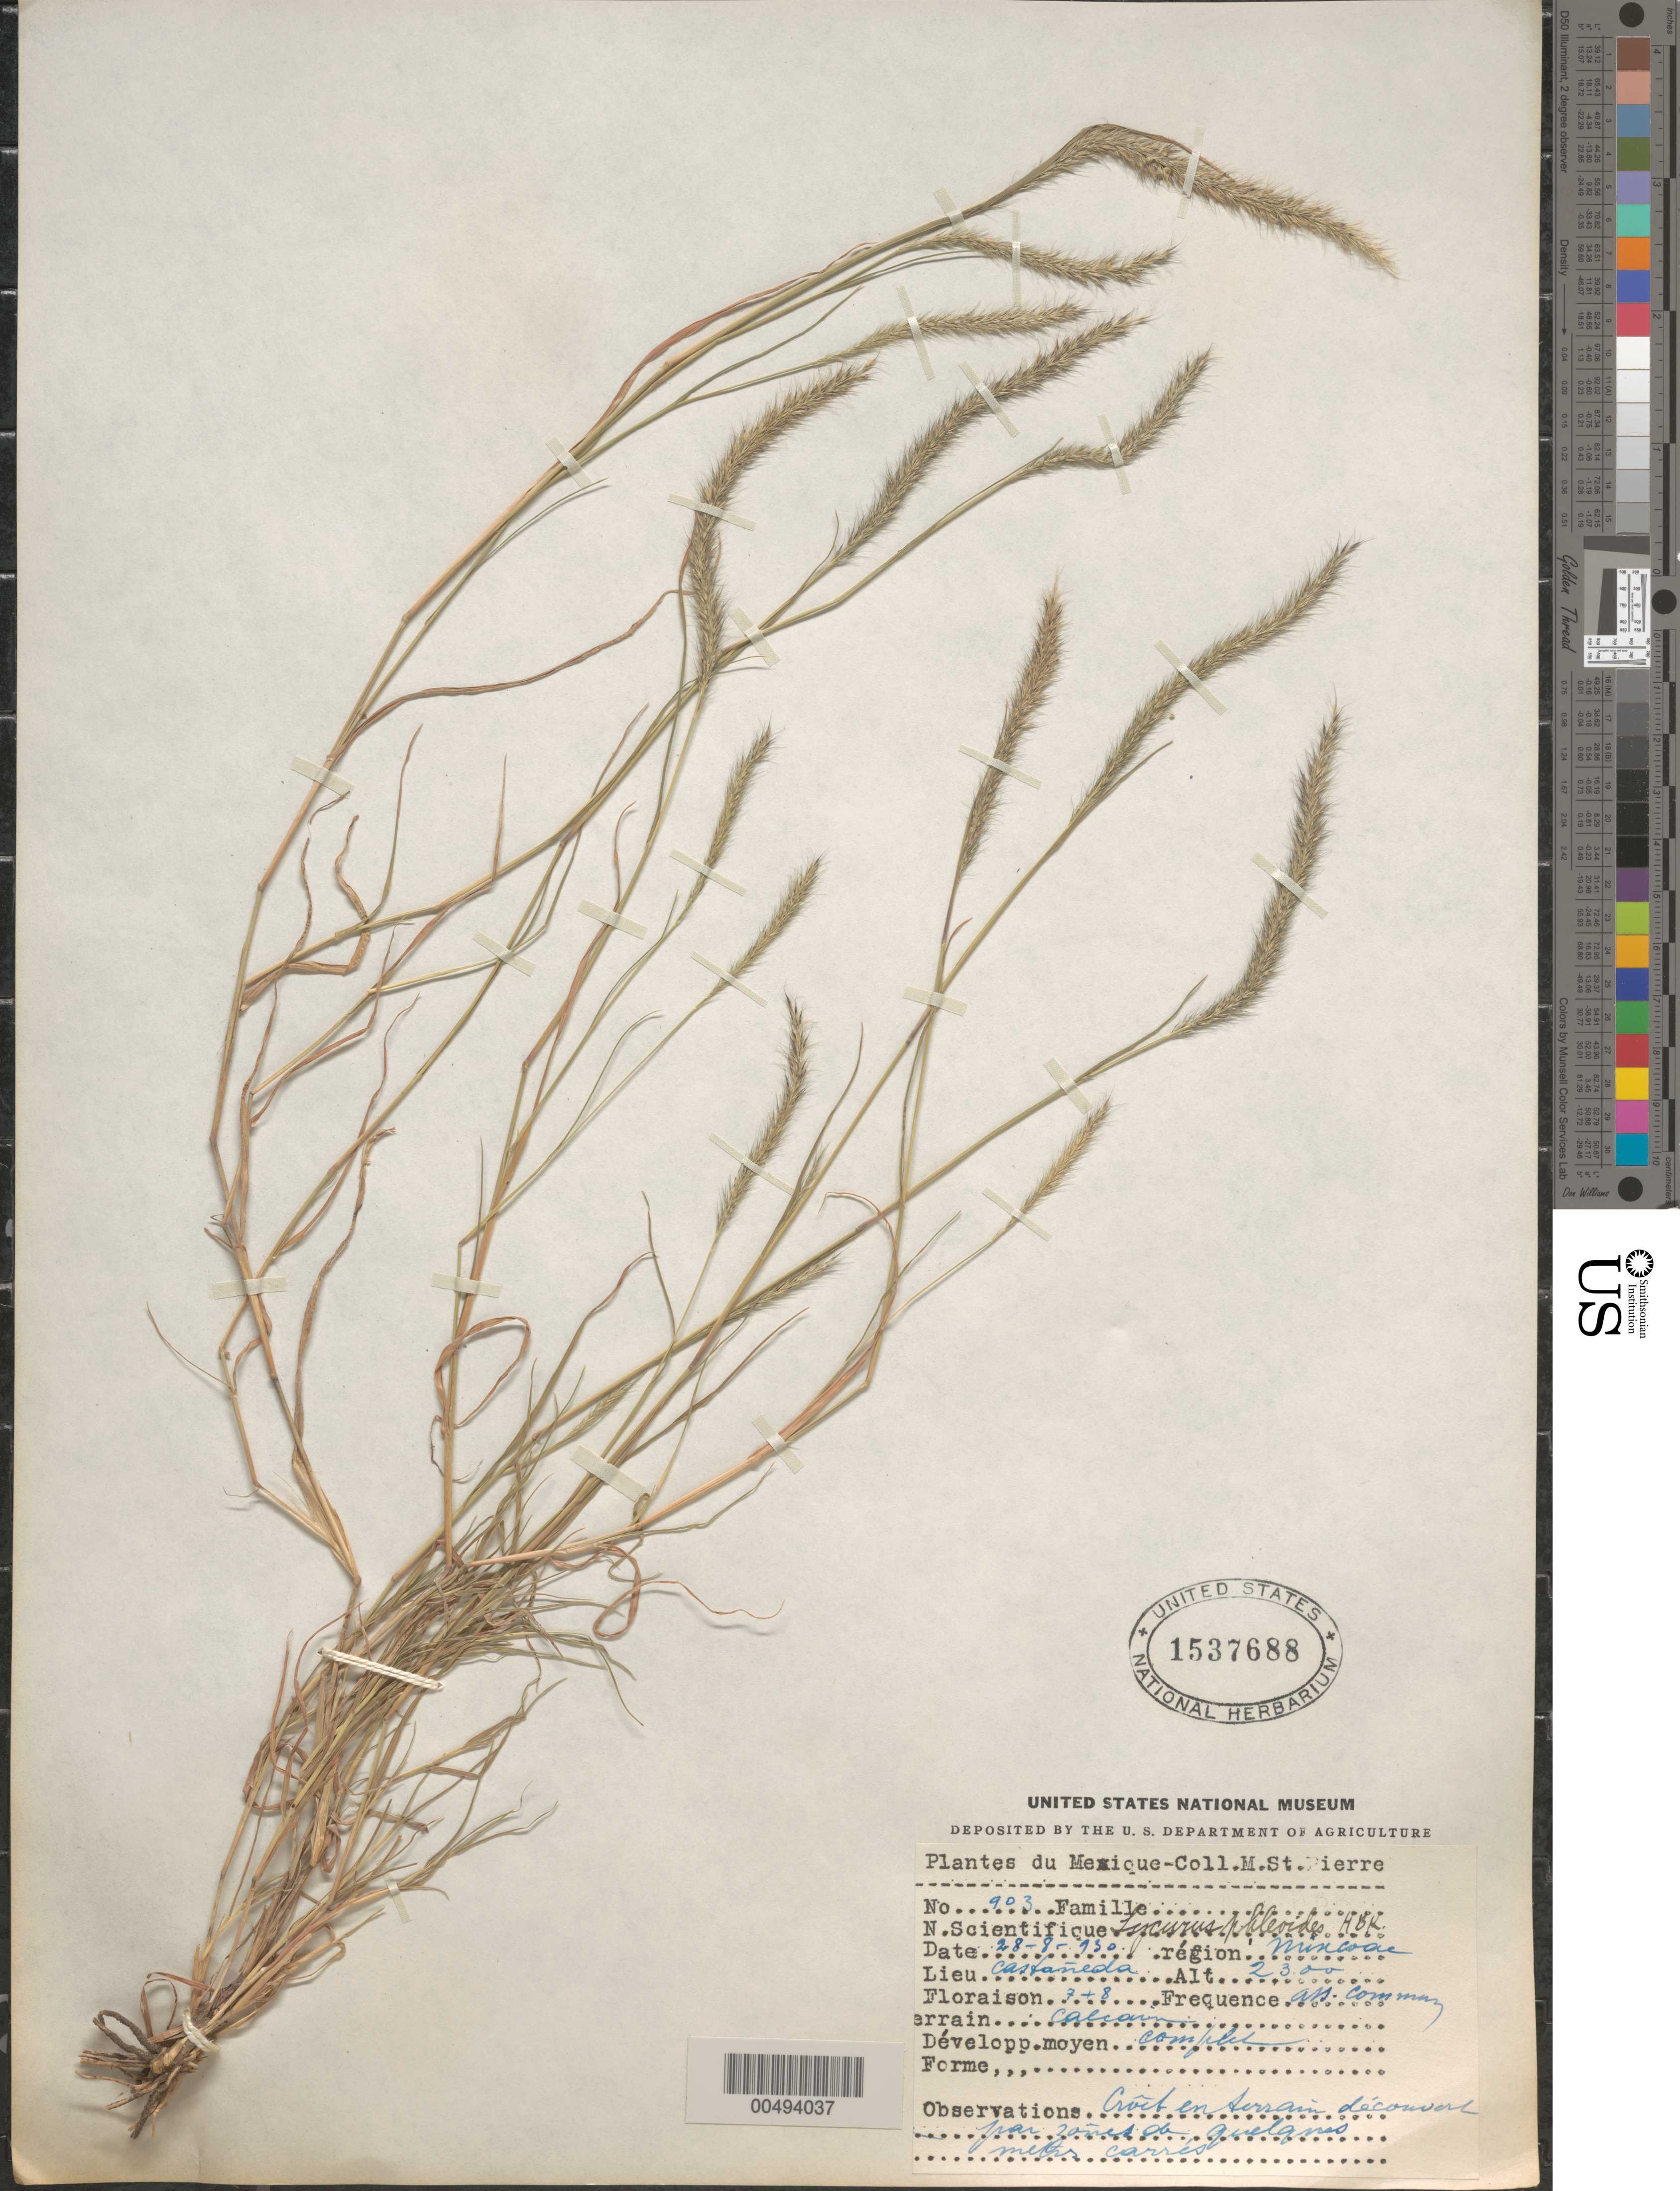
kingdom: Plantae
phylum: Tracheophyta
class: Liliopsida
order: Poales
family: Poaceae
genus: Lycurus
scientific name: Lycurus phleoides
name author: Kunth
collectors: M. Saint-Pierre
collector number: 903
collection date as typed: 28 Aug 1930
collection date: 1930-08-28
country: Mexico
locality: Mixcoac, Casta¤eda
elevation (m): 2300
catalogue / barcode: US 1537688